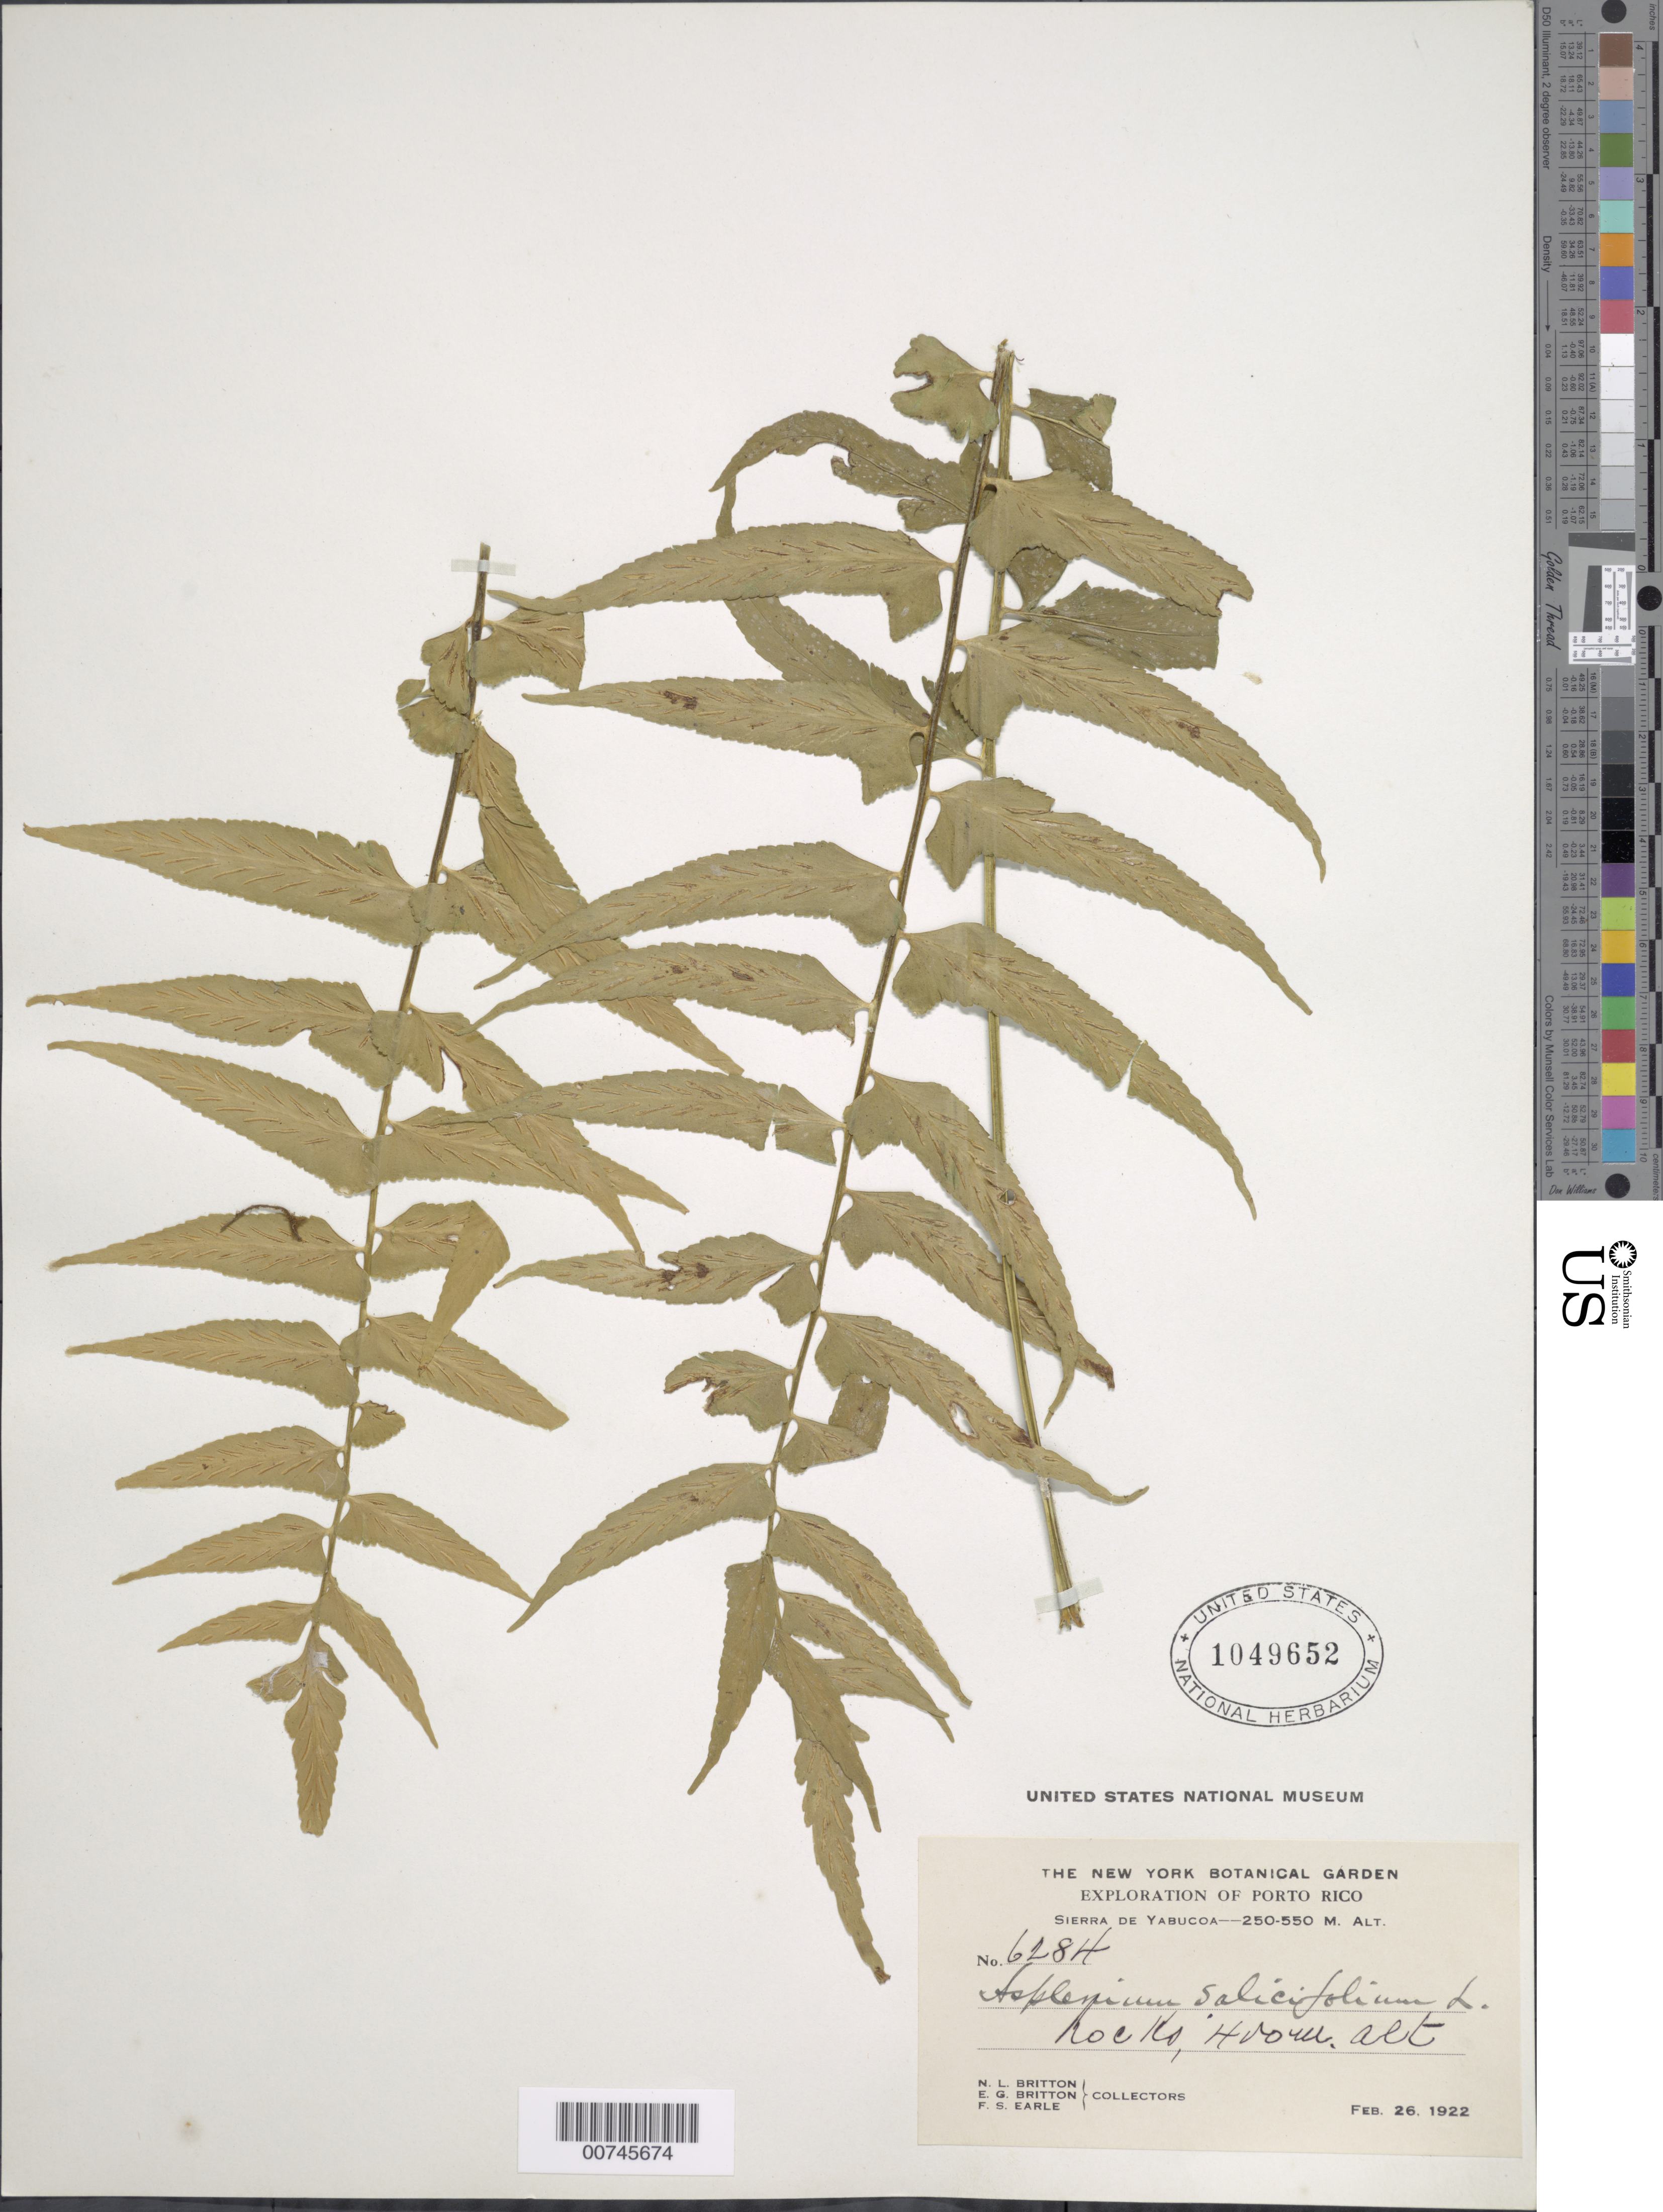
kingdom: Plantae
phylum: Tracheophyta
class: Polypodiopsida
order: Polypodiales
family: Aspleniaceae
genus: Asplenium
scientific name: Asplenium salicifolium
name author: L.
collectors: N. Britton, E. G. Britton & F. S. Earle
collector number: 6284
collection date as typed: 26 Feb 1922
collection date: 1922-02-26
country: Puerto Rico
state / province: Yabucoa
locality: Sierra de Yabucoa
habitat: Rocks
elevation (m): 400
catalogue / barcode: US 1049652